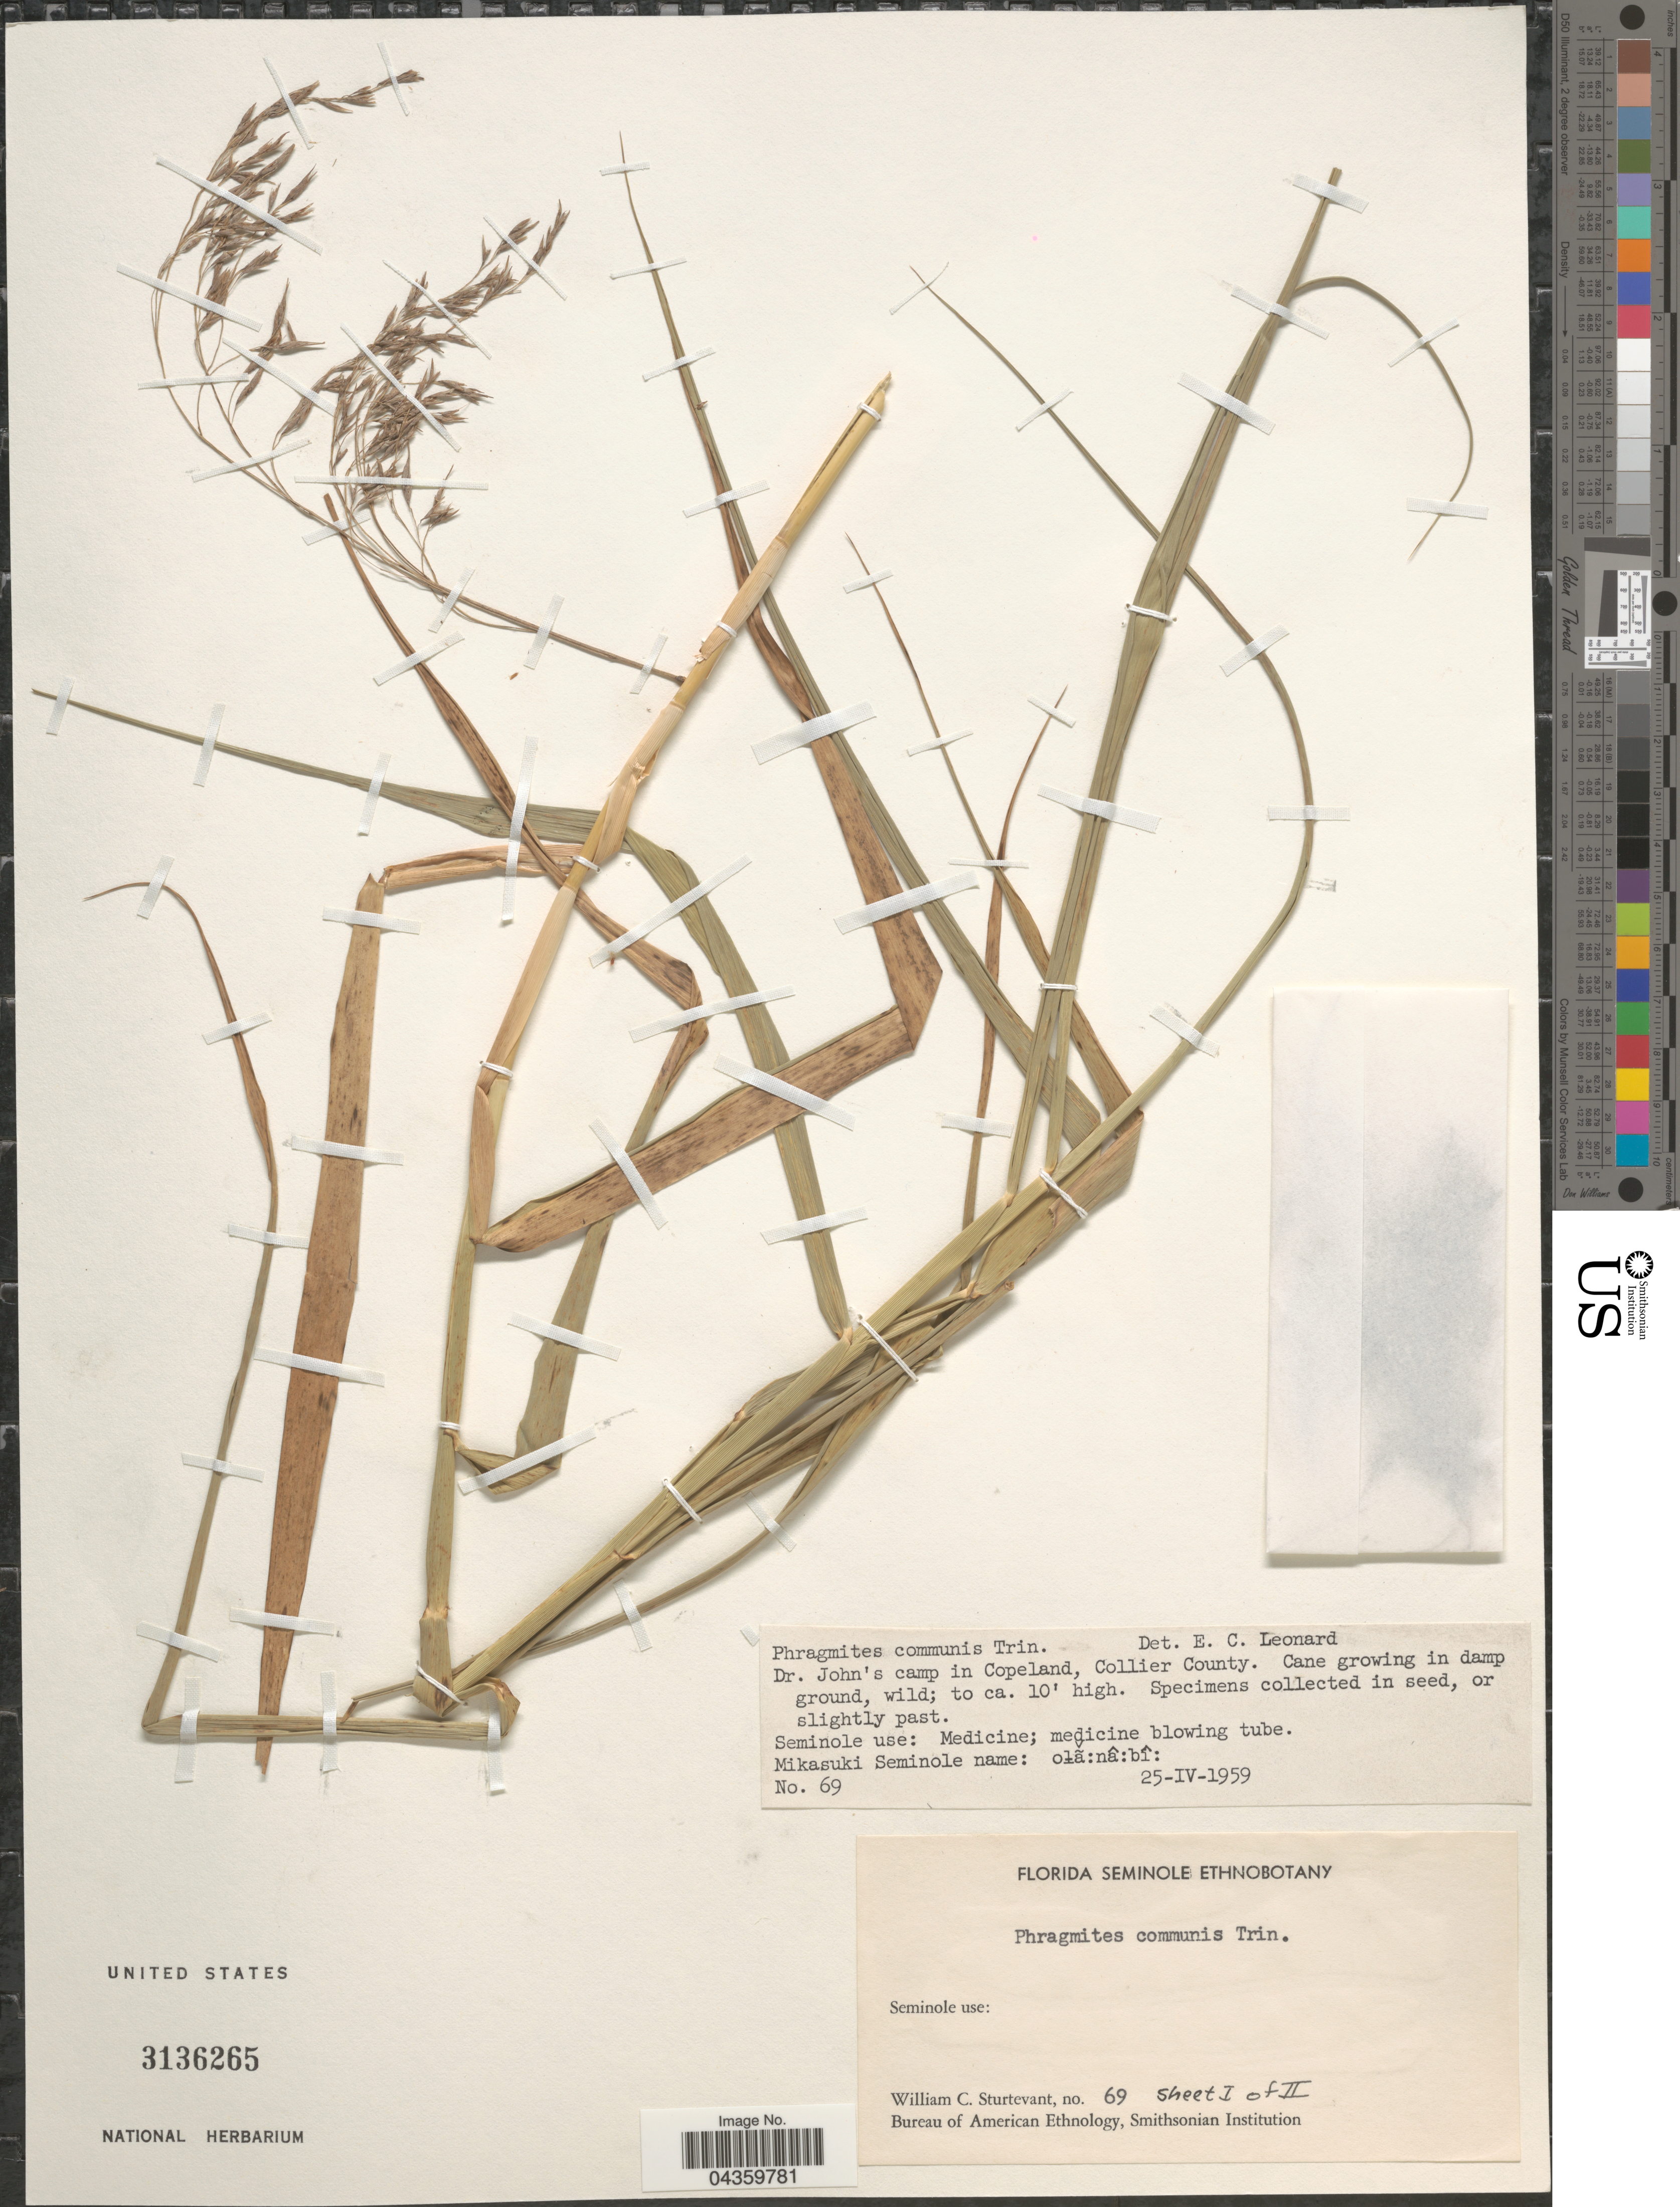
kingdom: Plantae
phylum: Tracheophyta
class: Liliopsida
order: Poales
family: Poaceae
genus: Phragmites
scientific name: Phragmites australis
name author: (Cav.) Trin. ex Steud.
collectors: W. Sturtevant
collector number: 69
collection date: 1959-04-25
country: United States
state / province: Florida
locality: Florida Seminole Ethnobotany.